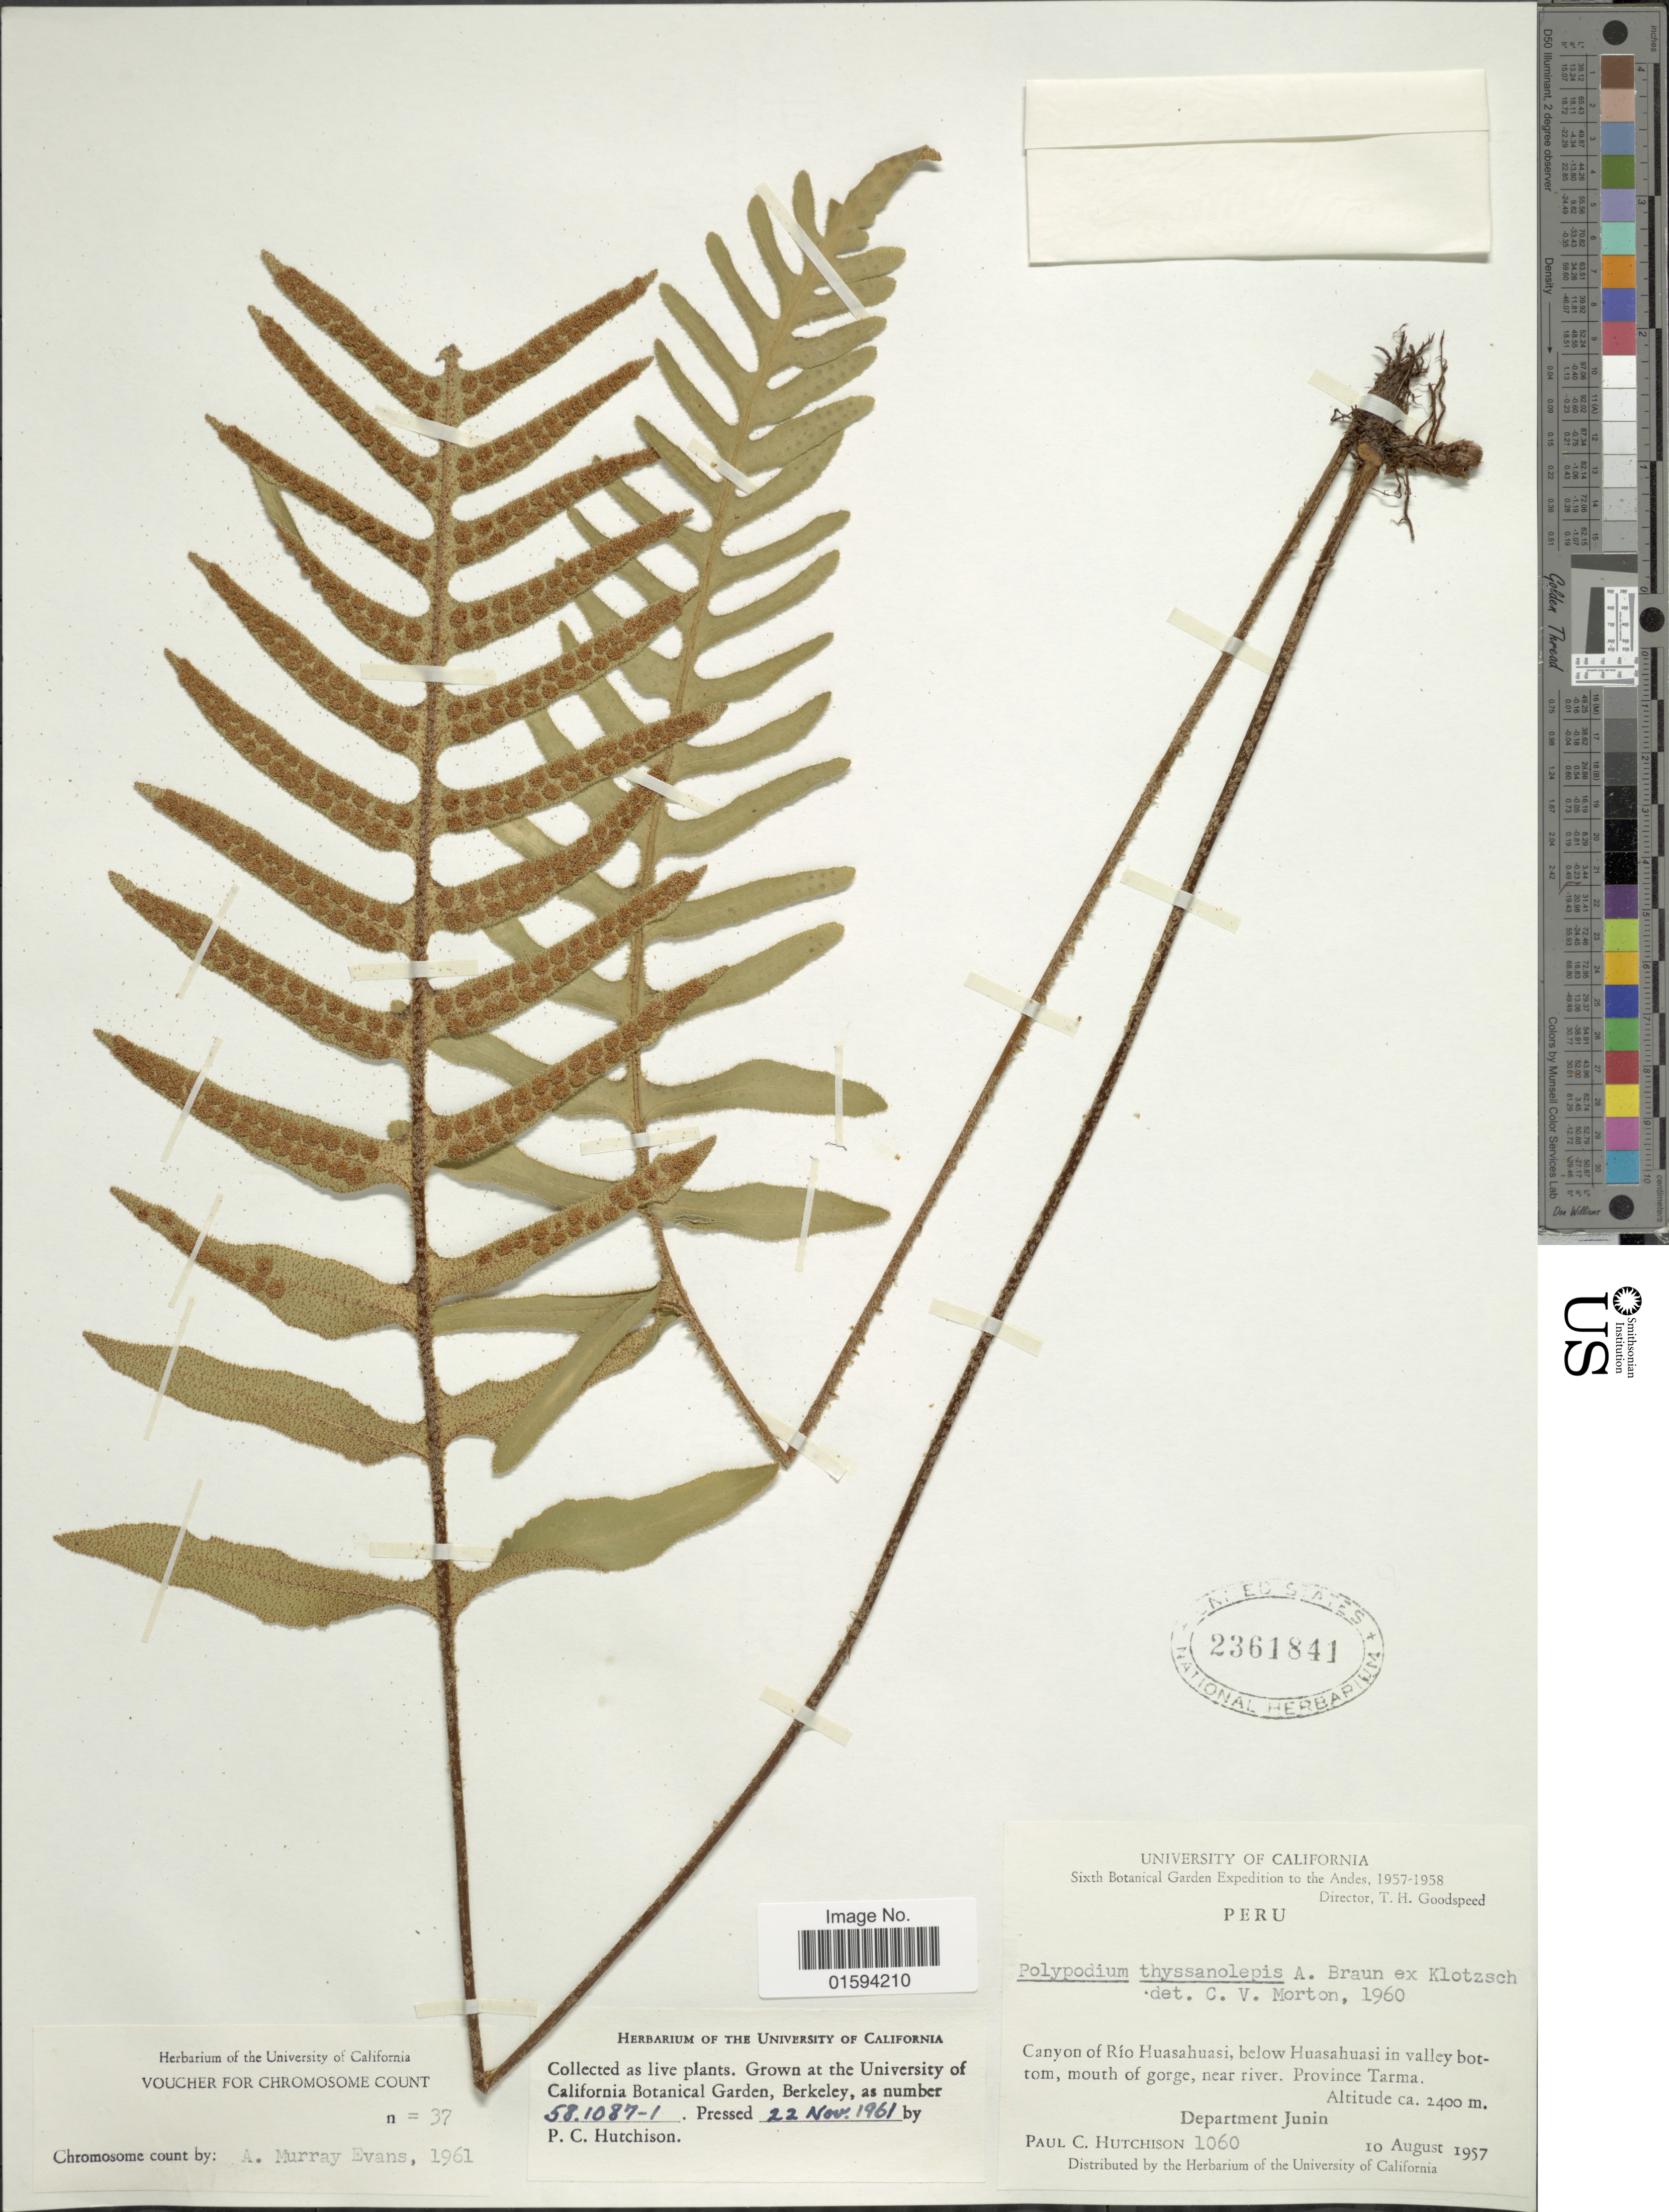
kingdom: Plantae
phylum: Tracheophyta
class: Polypodiopsida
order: Polypodiales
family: Polypodiaceae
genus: Polypodium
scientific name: Polypodium thysanolepis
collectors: P. C. Hutchison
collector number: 1060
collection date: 1957-08-10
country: United States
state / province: California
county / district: Alameda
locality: Grown at the University of California Botanical Garden, Berkeleym Botanical Garden Accession Number 58.1087-1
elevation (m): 2400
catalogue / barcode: US 2361841